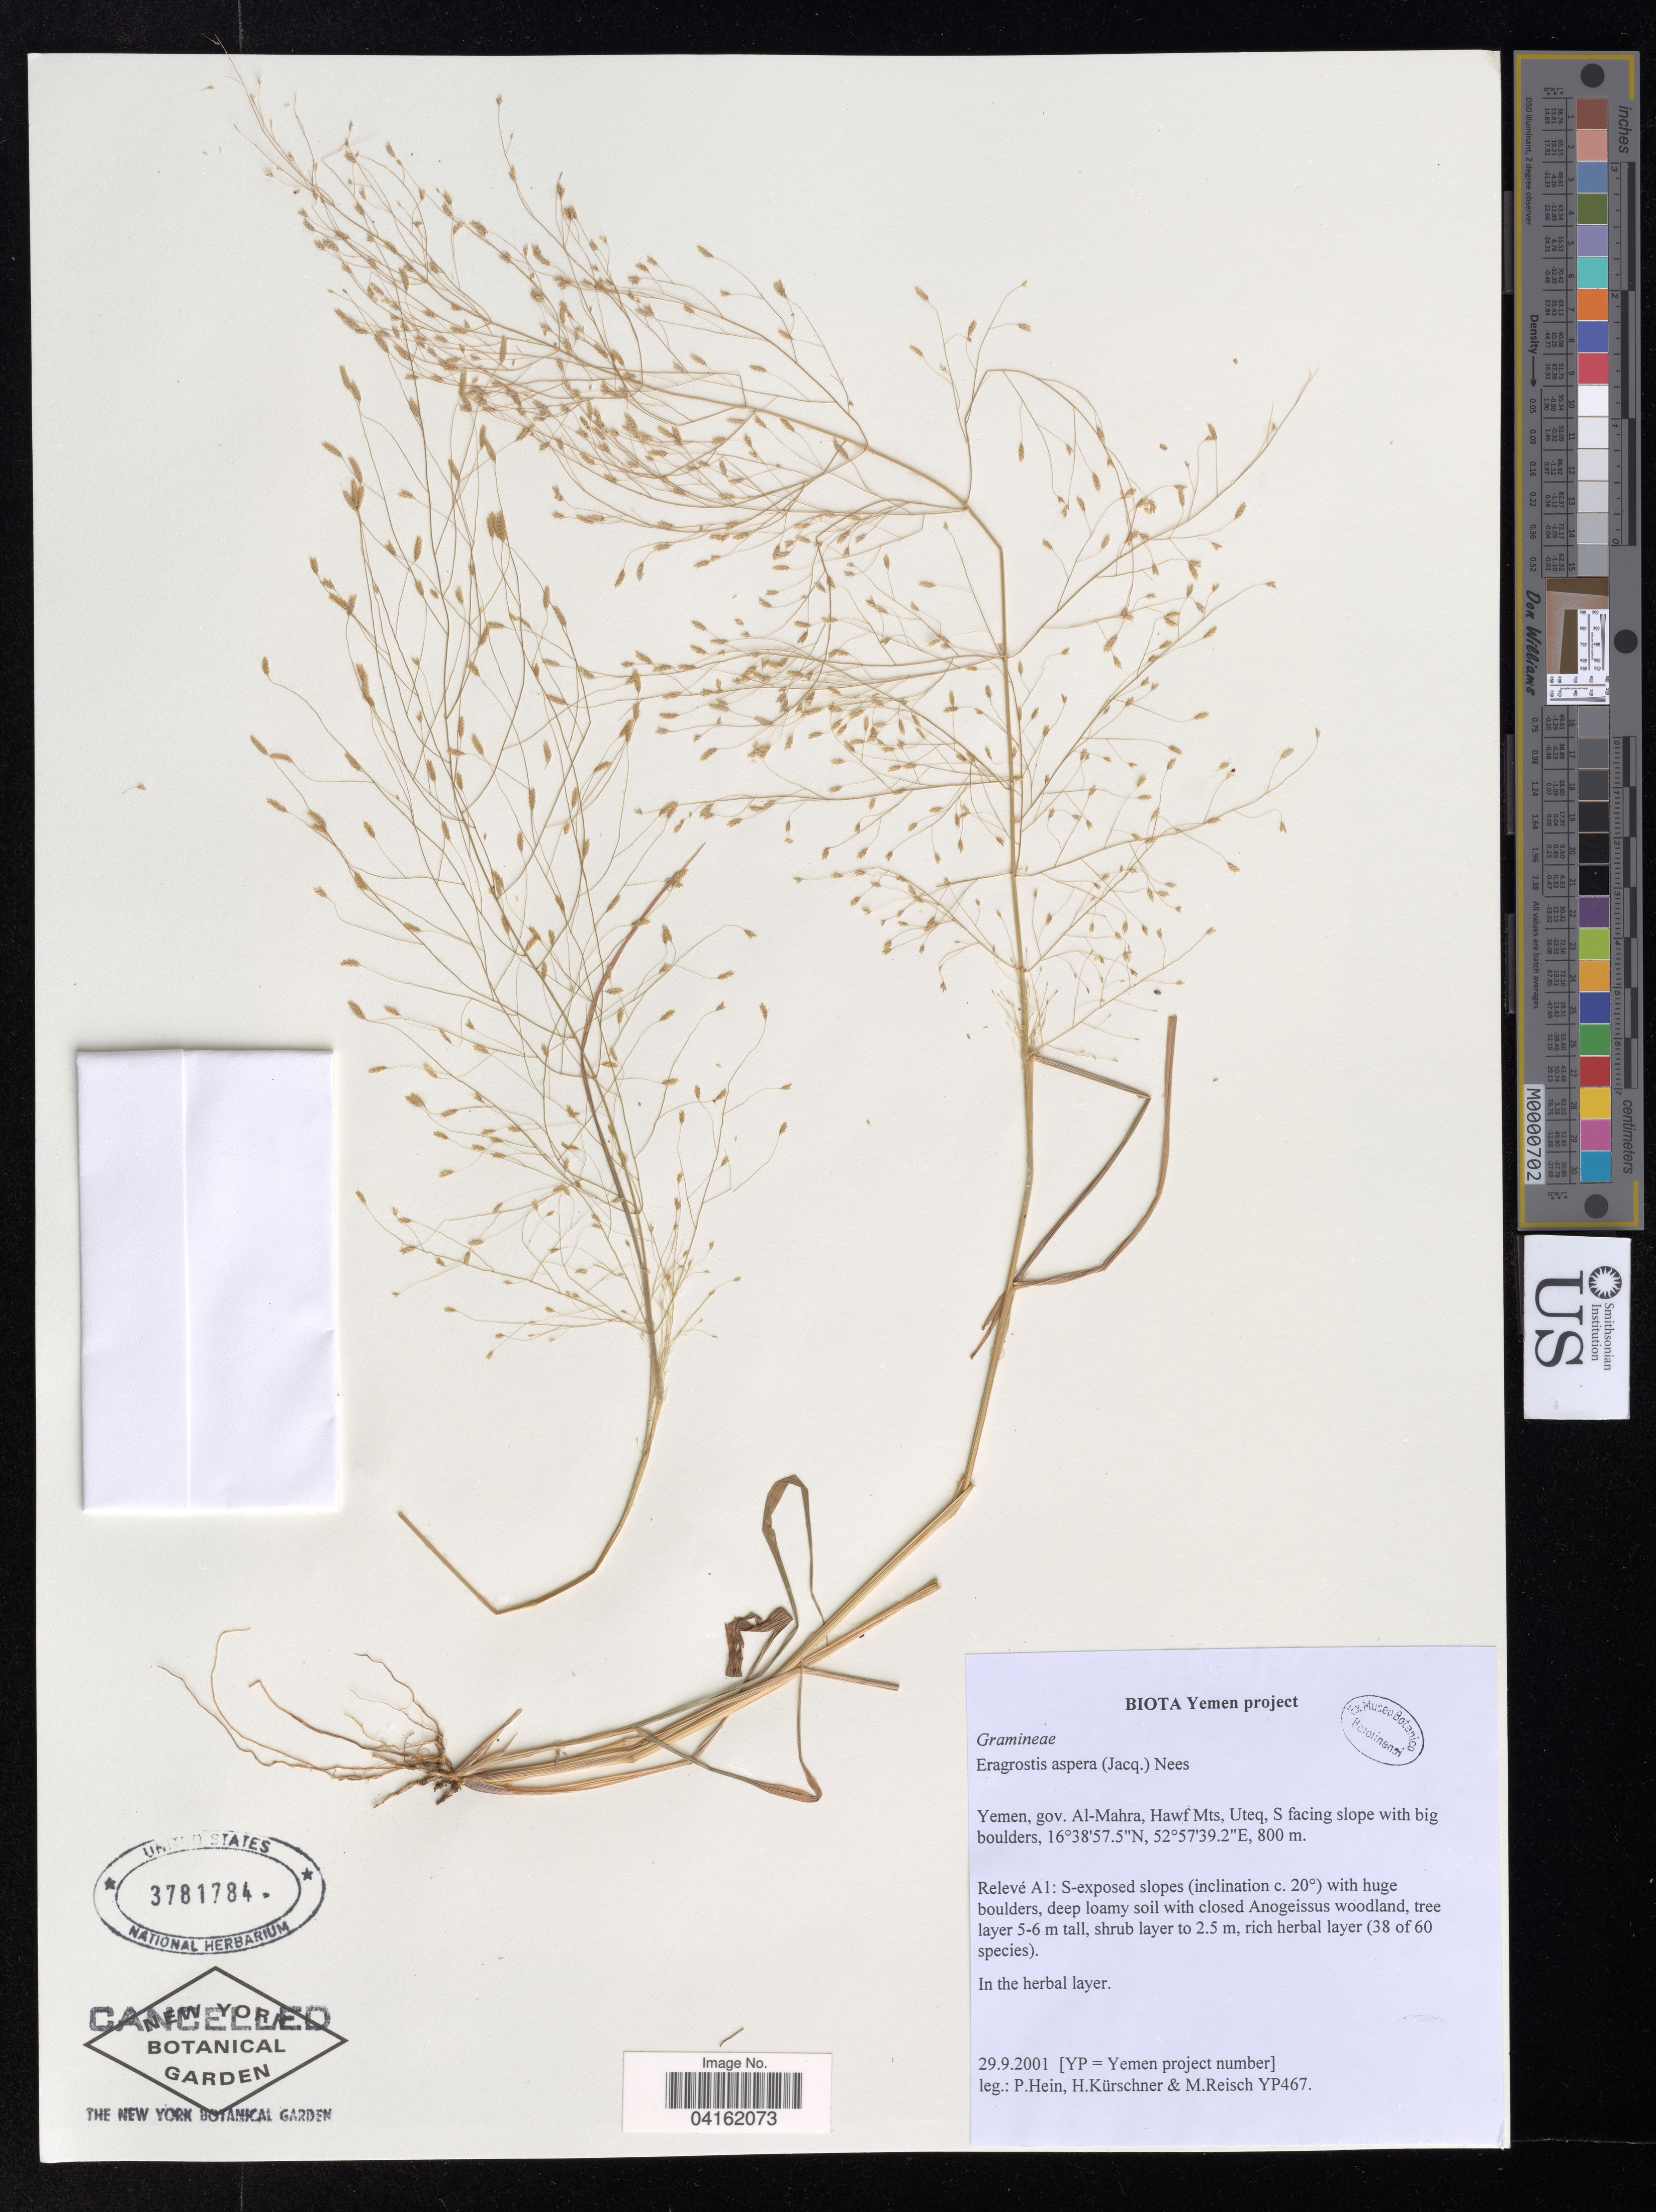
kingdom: Plantae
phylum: Tracheophyta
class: Liliopsida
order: Poales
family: Poaceae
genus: Eragrostis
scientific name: Eragrostis aspera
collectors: P. Hein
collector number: YP467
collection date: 2001-09-29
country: Yemen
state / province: Al Mahrah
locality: Hawf Mts, Uteq, S facing slope with big boulders.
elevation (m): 800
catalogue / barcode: US 3781784